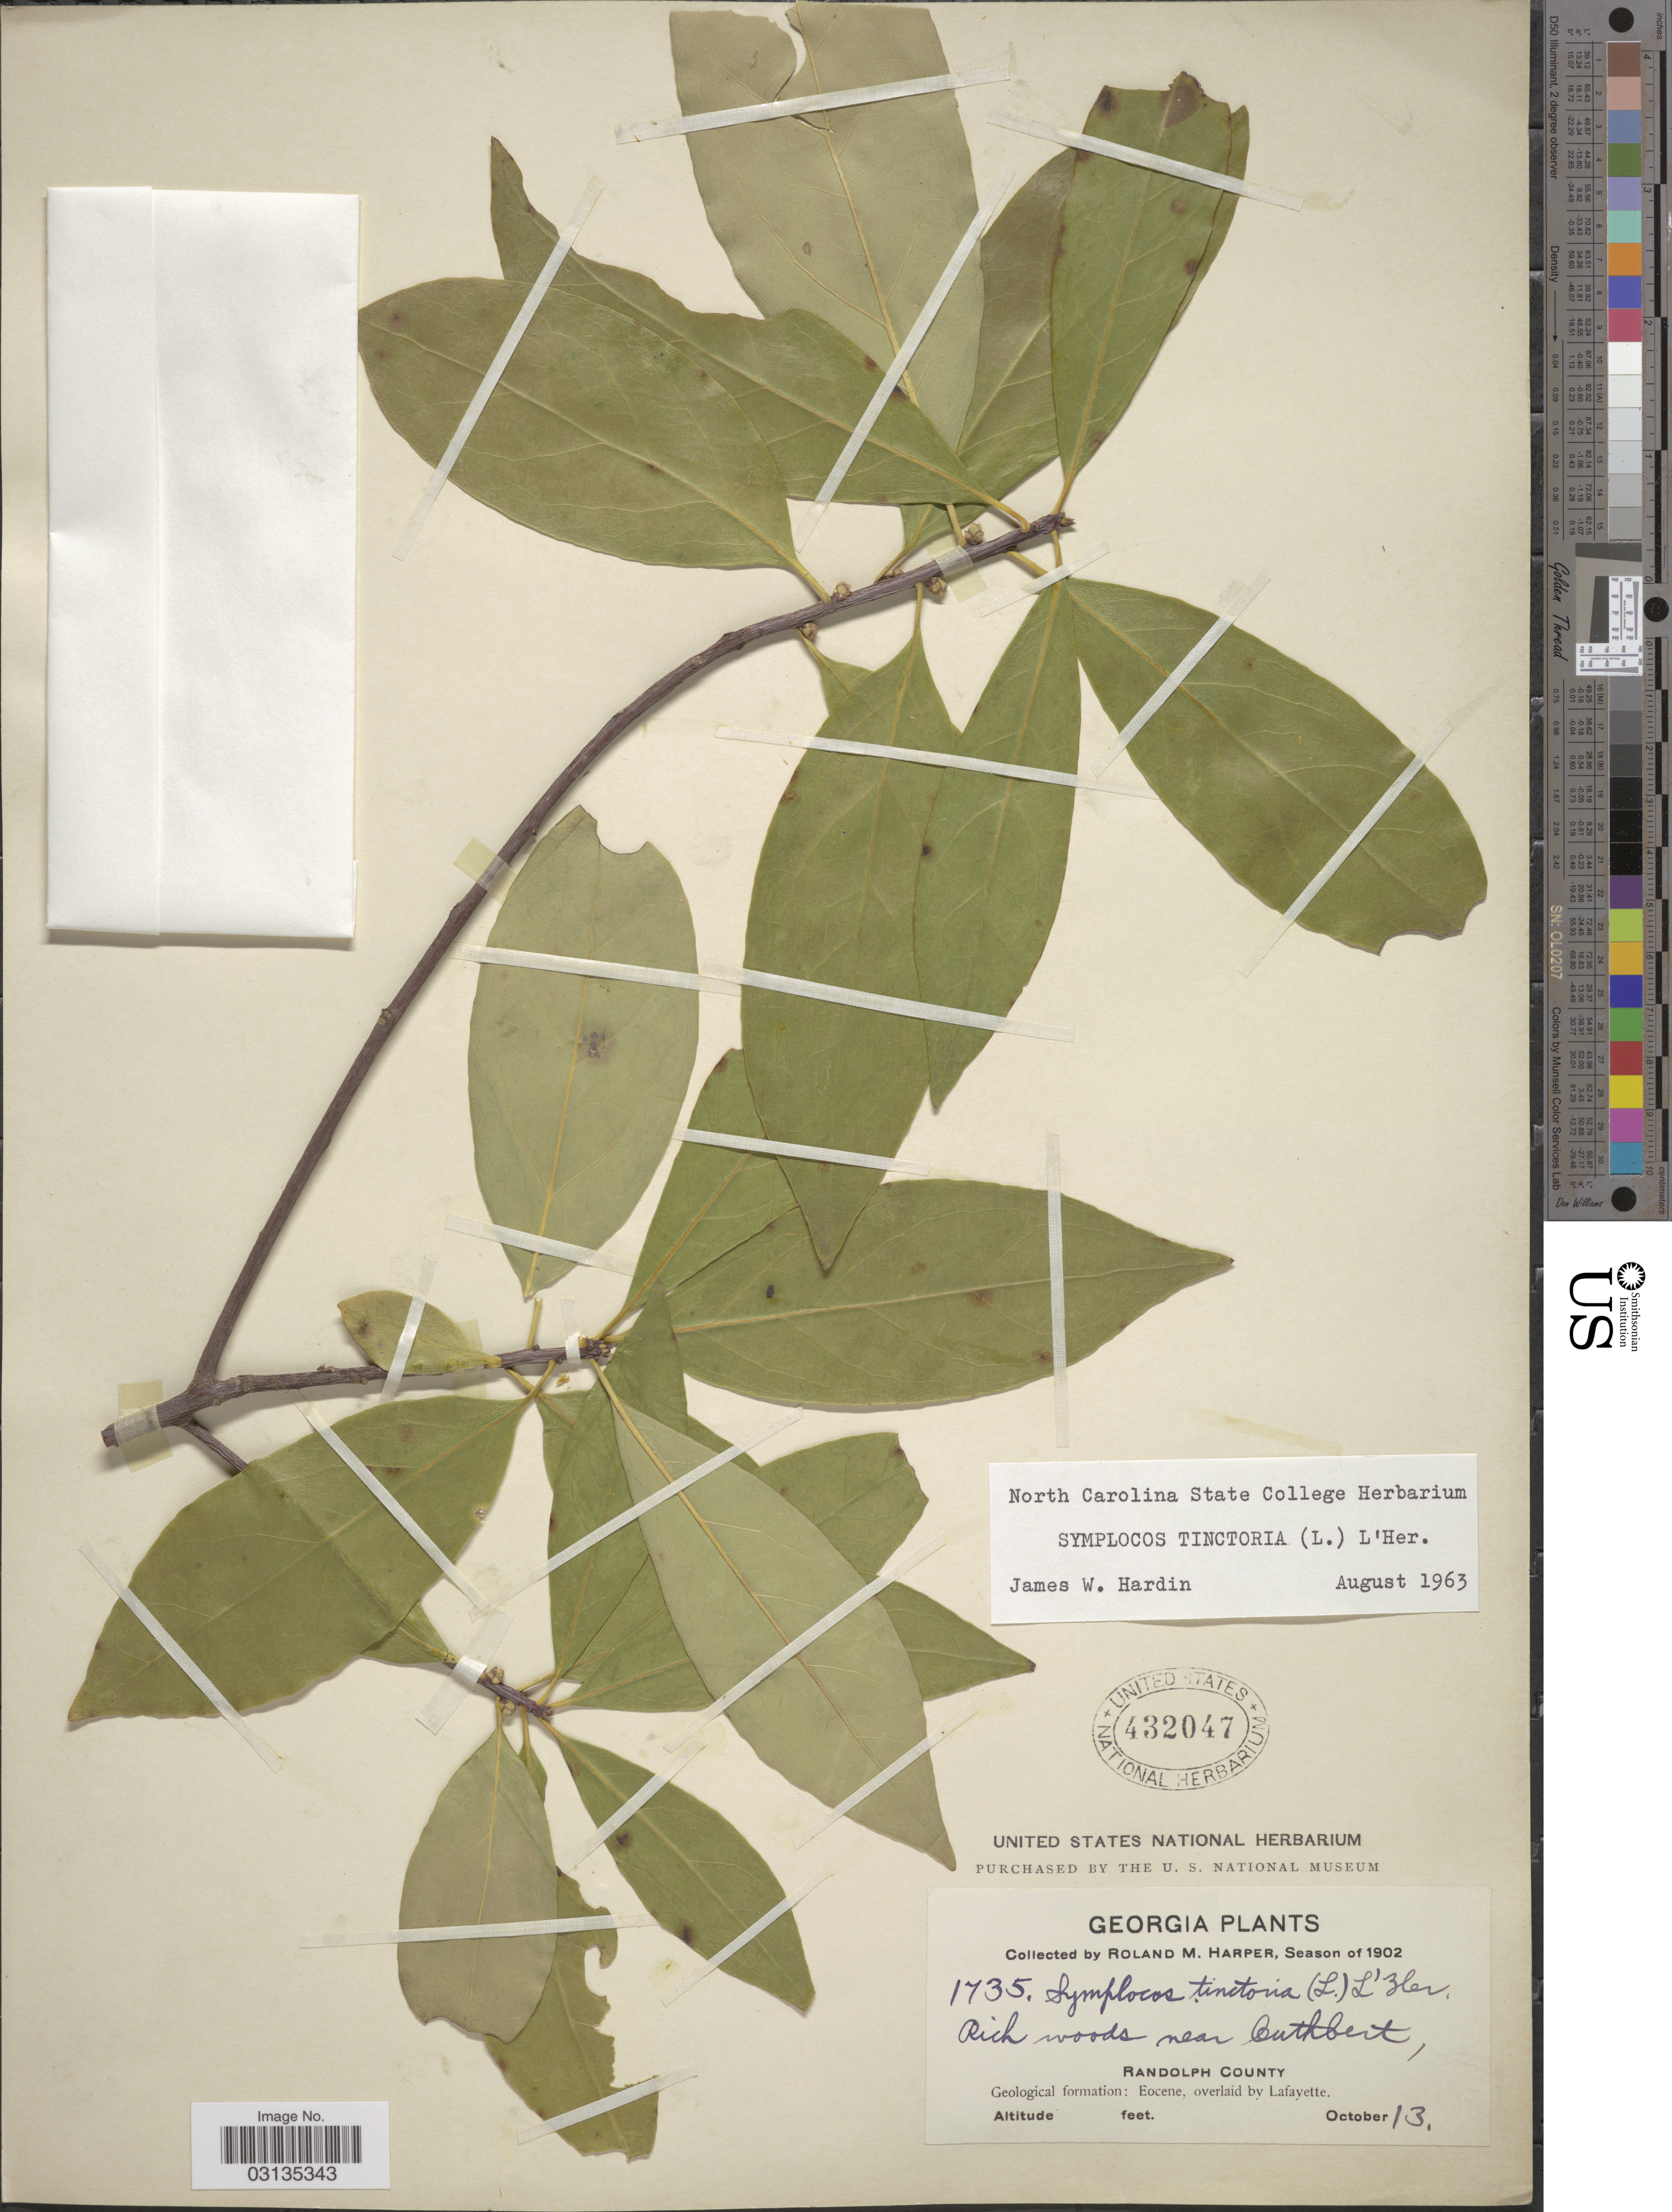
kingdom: Plantae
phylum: Tracheophyta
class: Magnoliopsida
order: Ericales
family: Symplocaceae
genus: Symplocos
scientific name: Symplocos tinctoria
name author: (L.) L'Hér.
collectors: R. M. Harper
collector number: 1735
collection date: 1902-10-13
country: United States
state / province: Georgia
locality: Rich woods near Cuthbert, Randolph County.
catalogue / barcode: US 432047